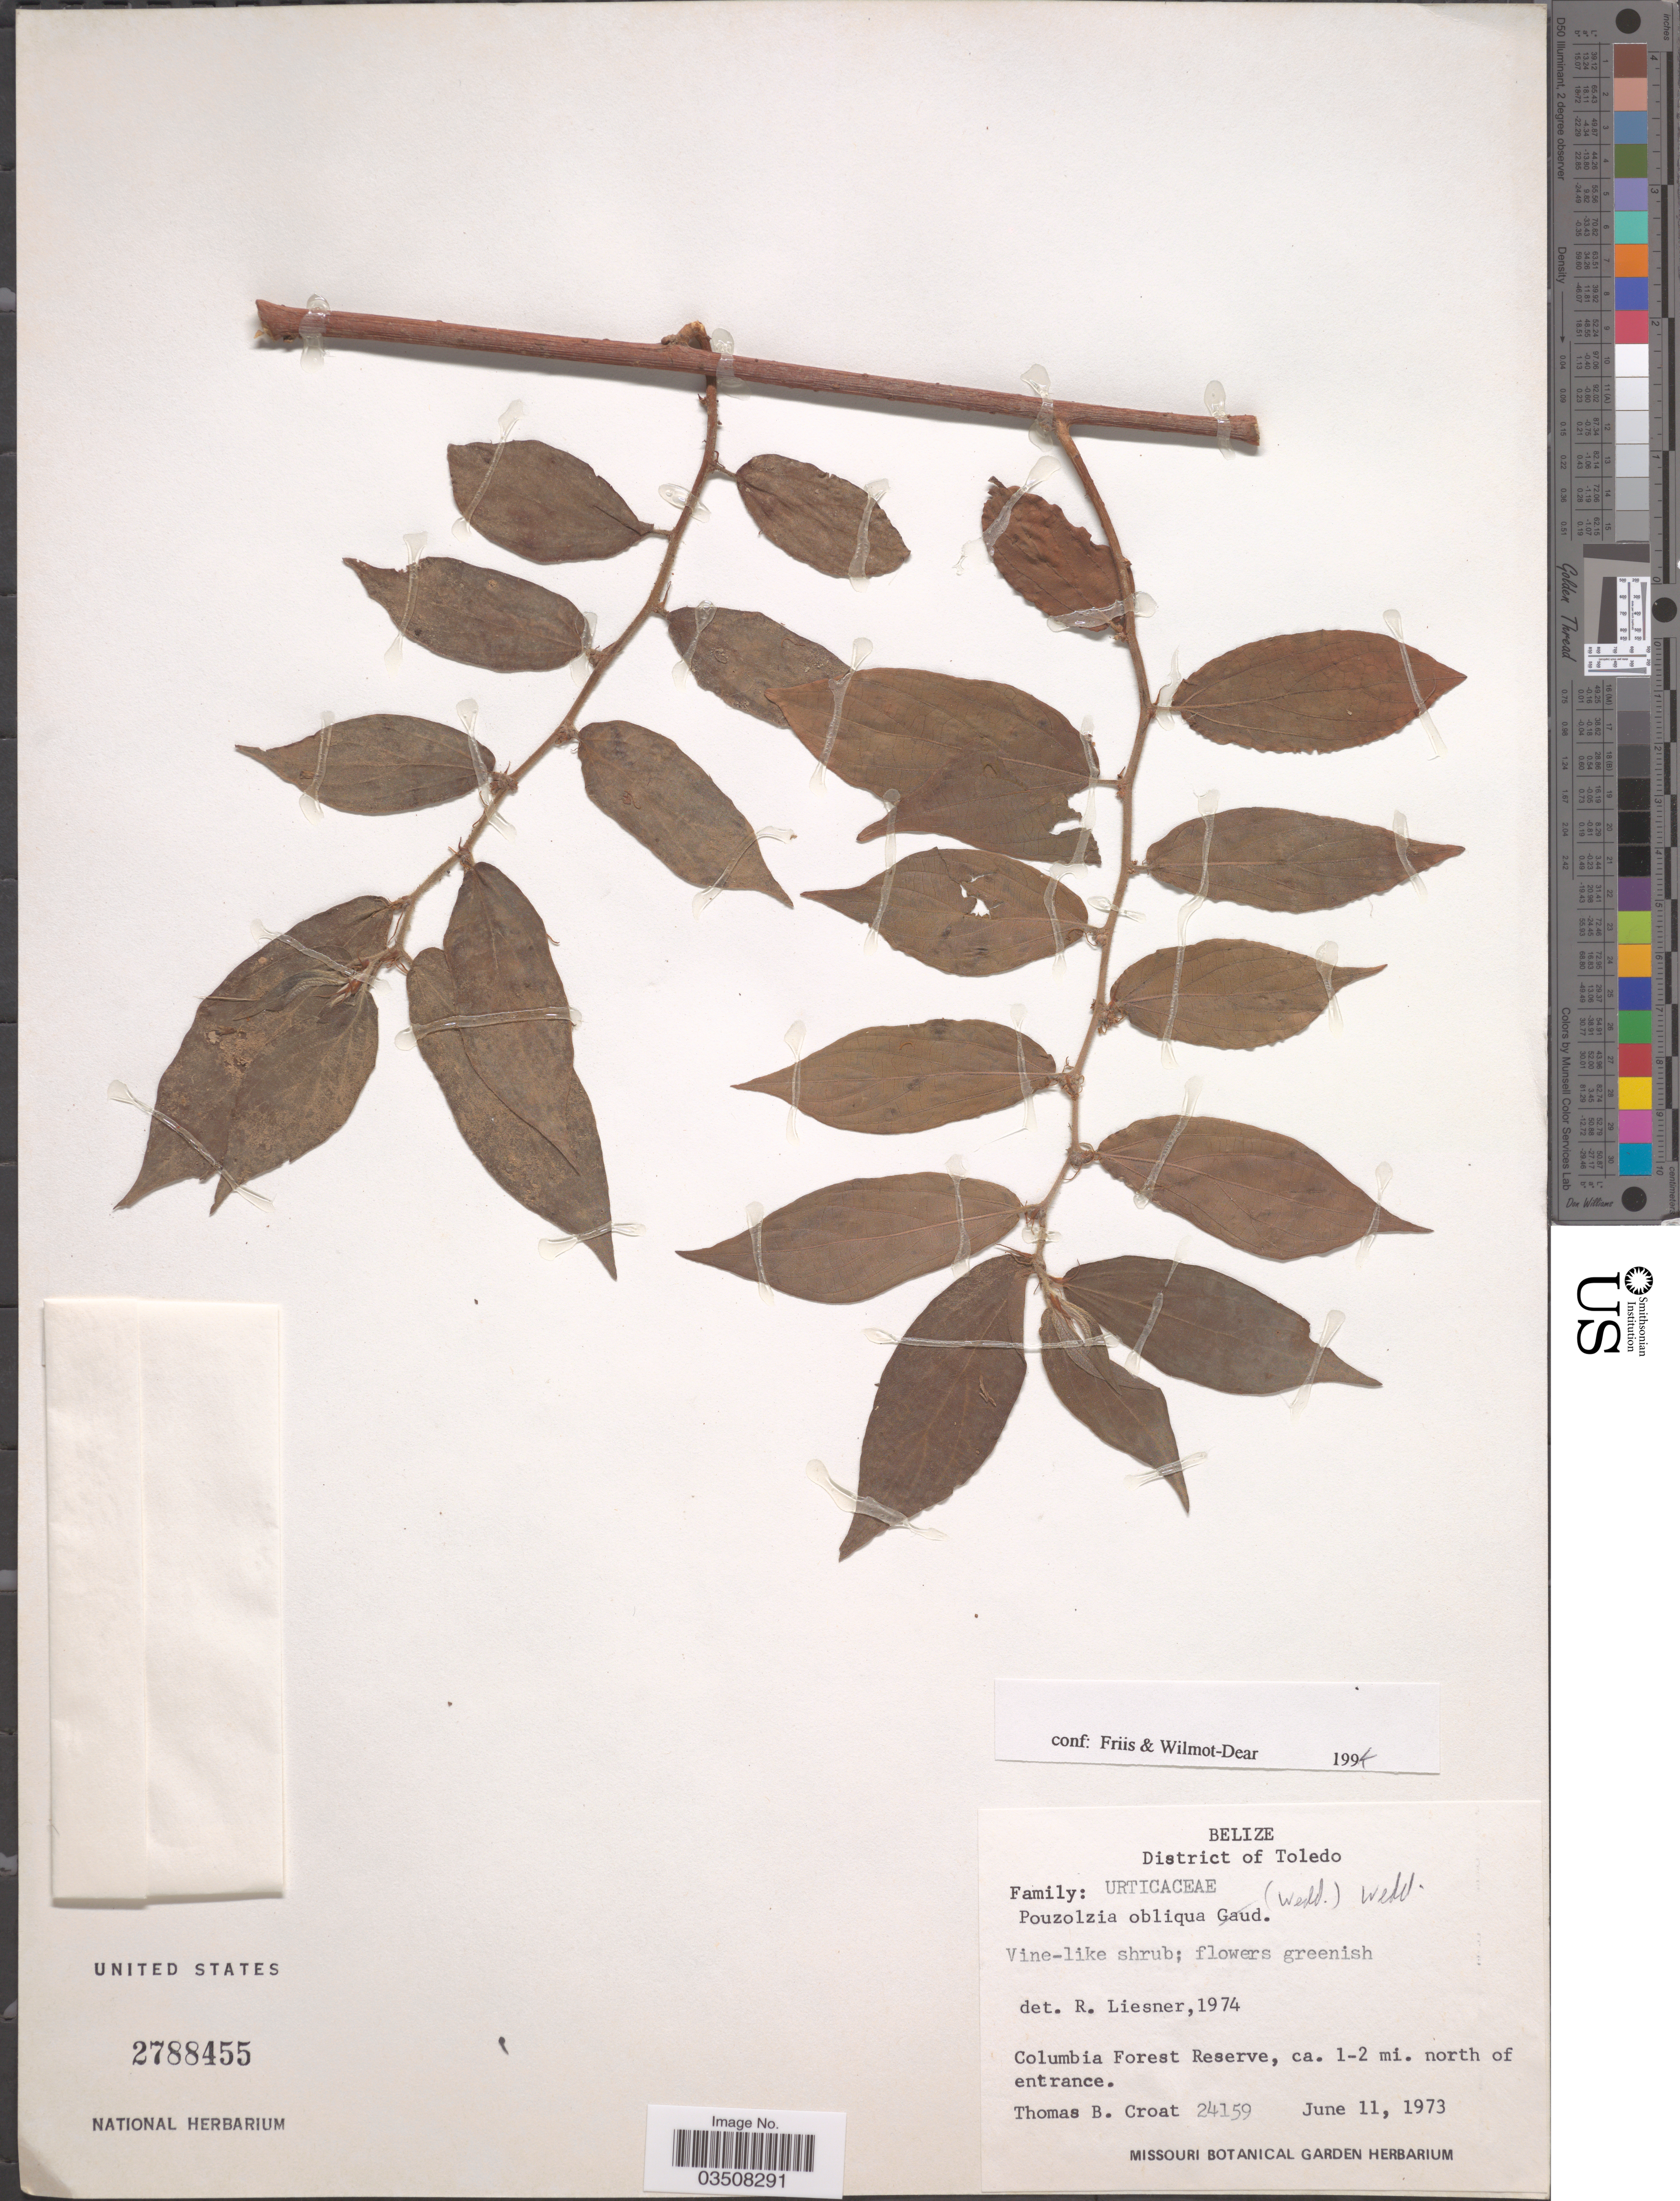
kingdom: Plantae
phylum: Tracheophyta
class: Magnoliopsida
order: Rosales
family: Urticaceae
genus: Pouzolzia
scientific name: Pouzolzia obliqua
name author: (Poepp.) Gaudich.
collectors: T. B. Croat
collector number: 24159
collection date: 1973-06-11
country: Belize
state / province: Toledo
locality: District of Toledo. Columbia Forest Reserve, ca. 1-2 mi. north of entrance.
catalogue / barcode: US 2788455